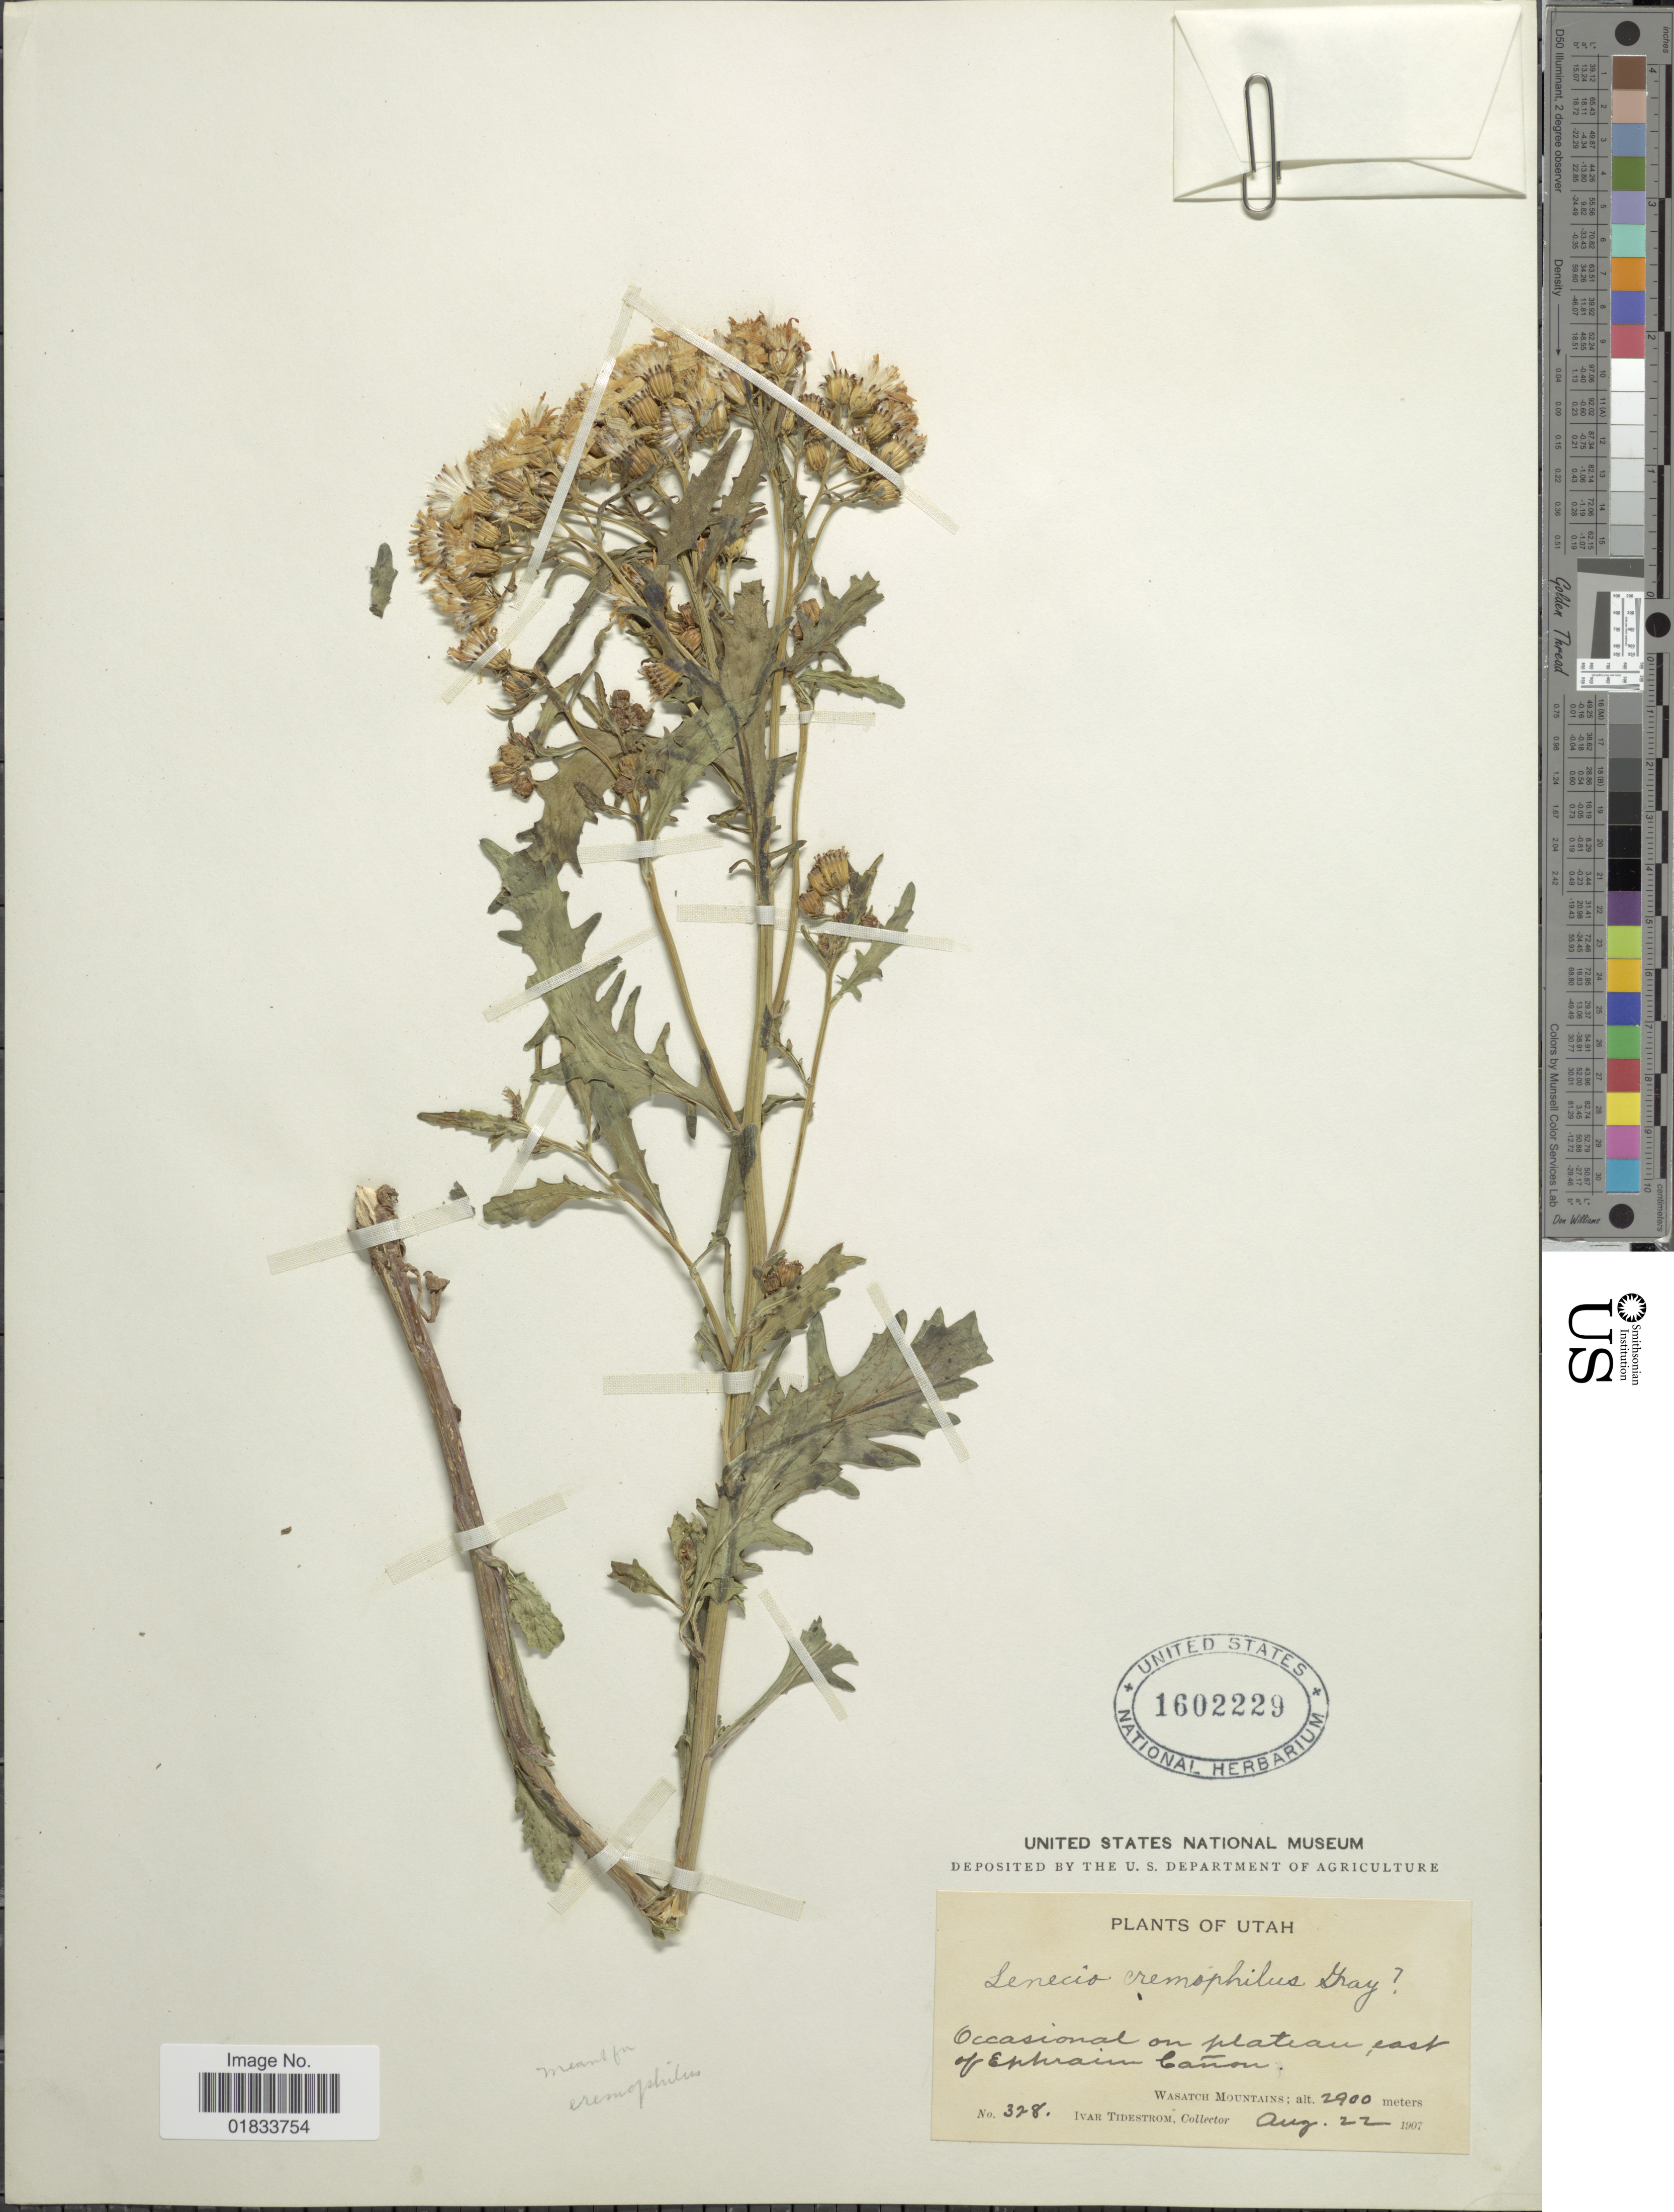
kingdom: Plantae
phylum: Tracheophyta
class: Magnoliopsida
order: Asterales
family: Asteraceae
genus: Senecio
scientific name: Senecio eremophilus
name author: Richardson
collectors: I. F. Tidestrom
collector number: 328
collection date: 1907-08-22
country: United States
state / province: Utah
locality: East of Ephraim Canon, Wasatch Mountains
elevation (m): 2900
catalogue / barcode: US 1602229